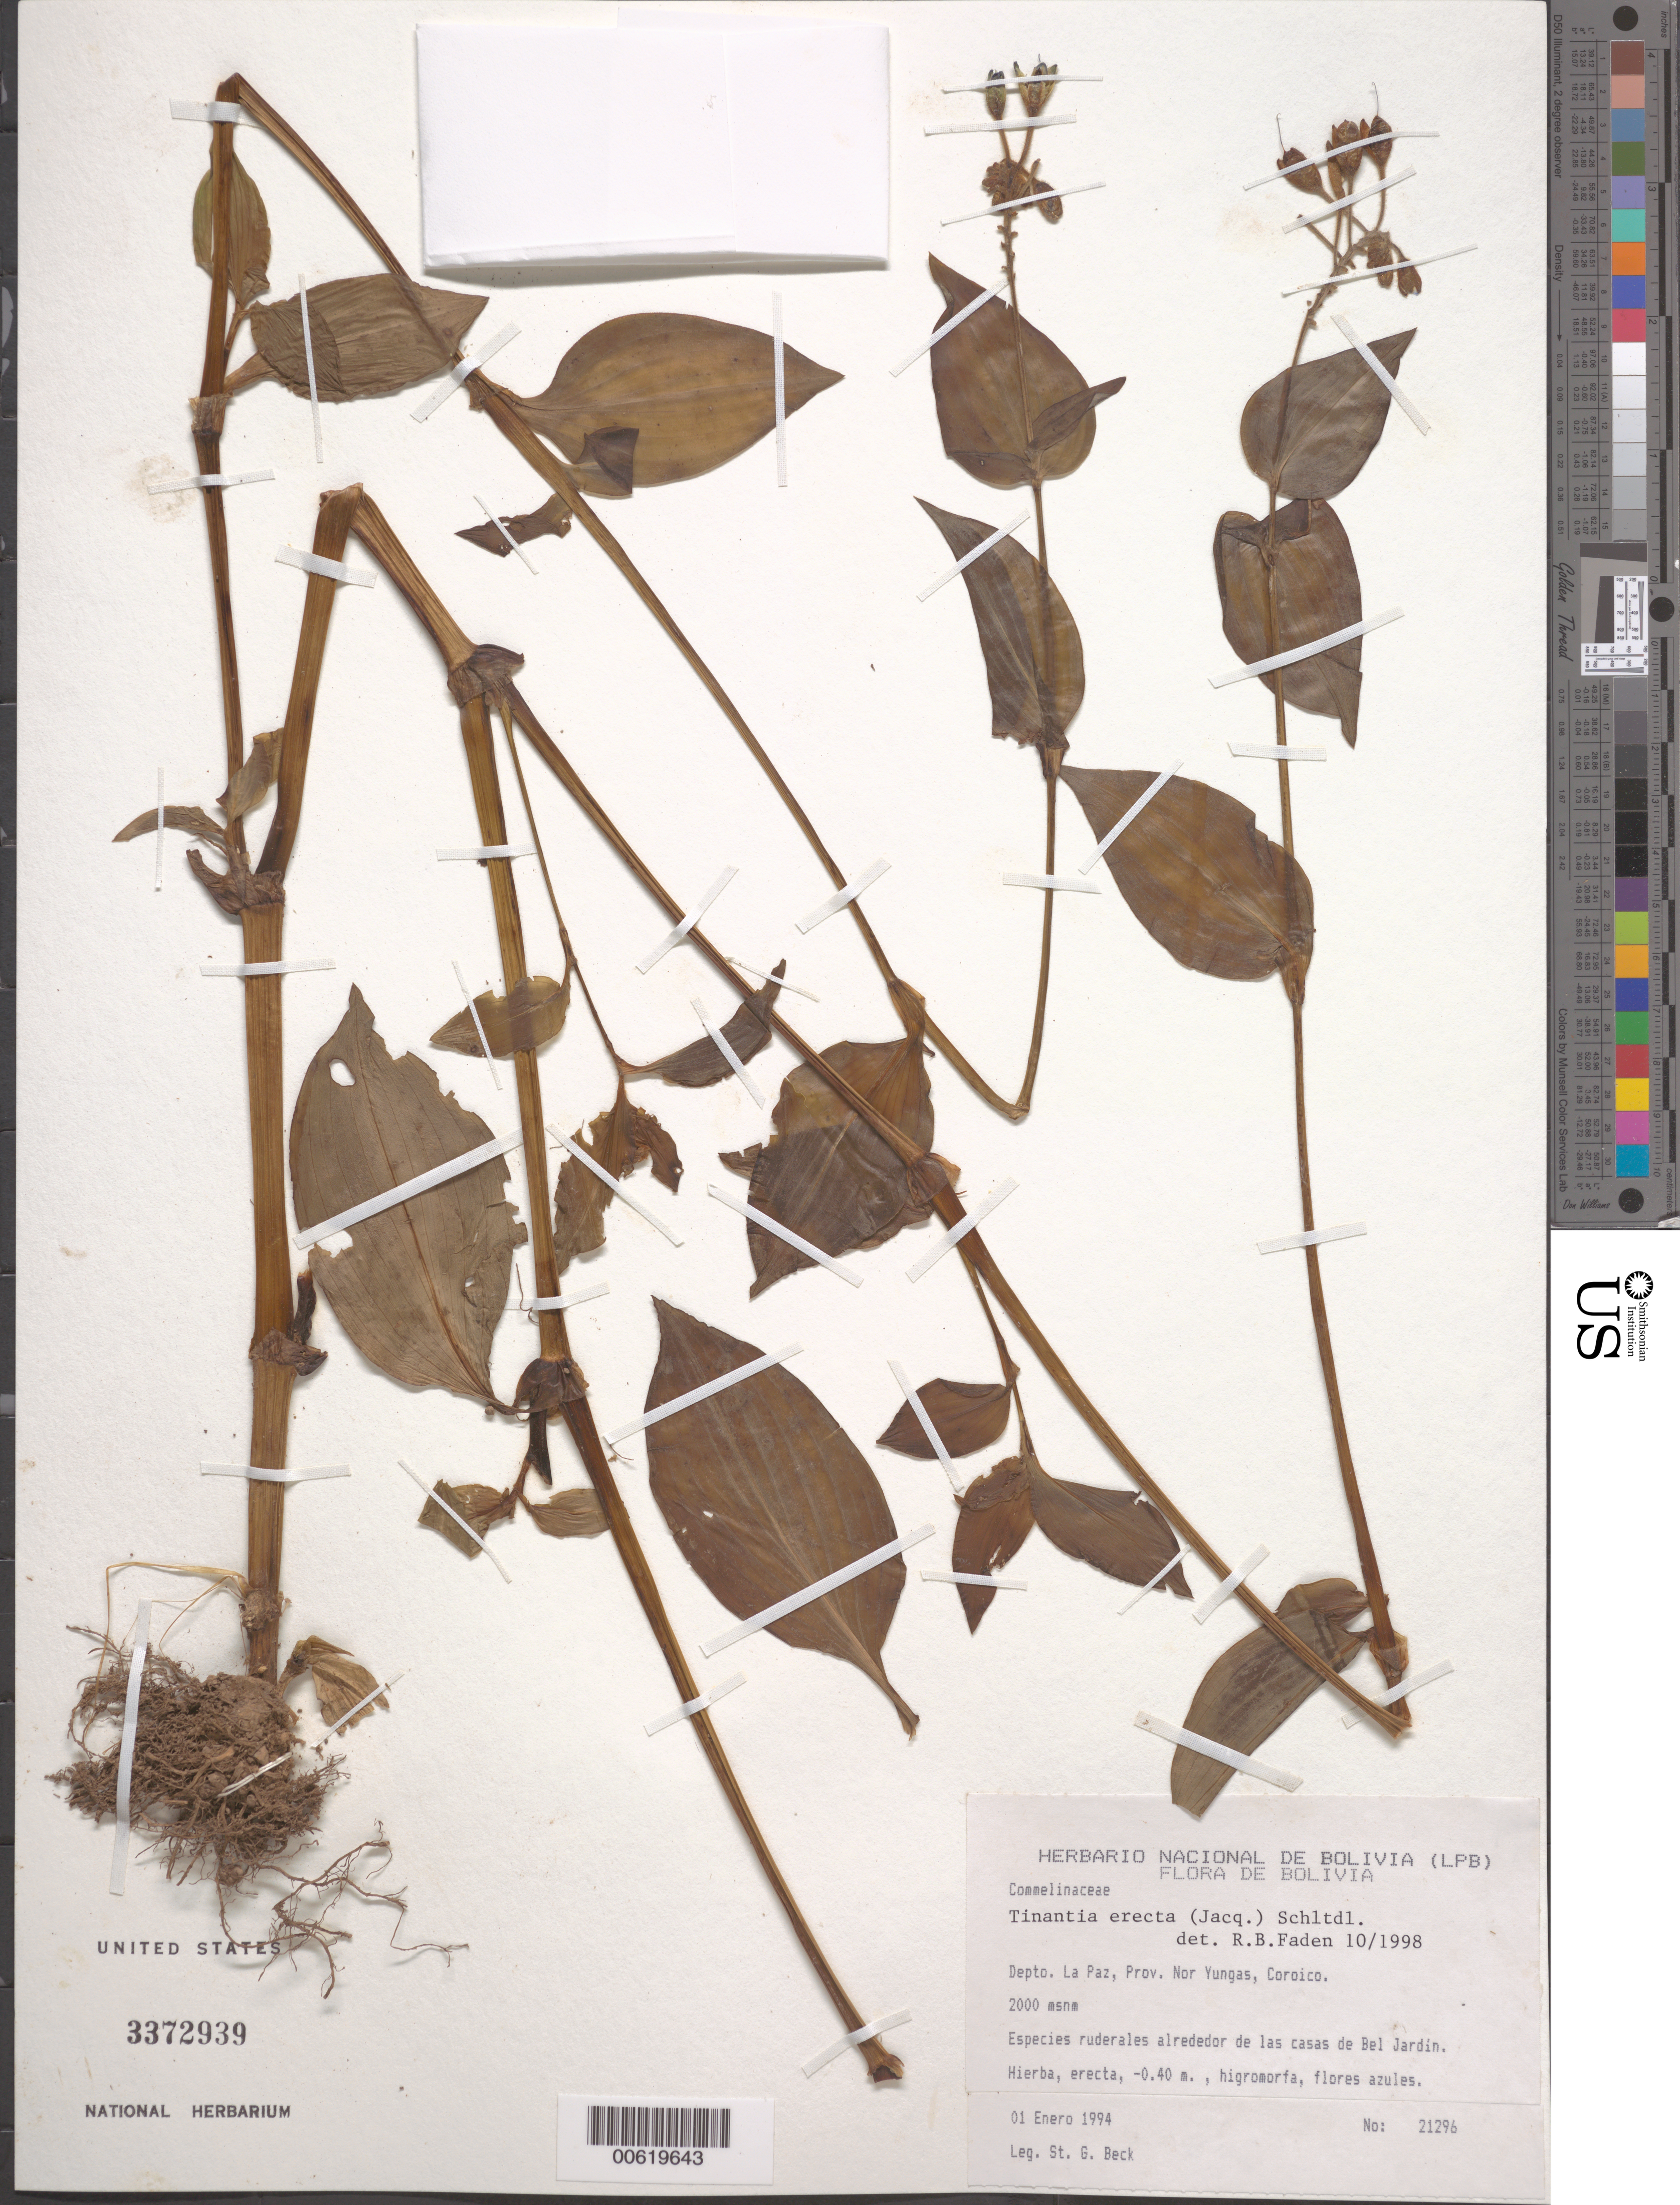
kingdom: Plantae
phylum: Tracheophyta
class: Liliopsida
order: Commelinales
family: Commelinaceae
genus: Tinantia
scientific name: Tinantia erecta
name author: (Jacq.) Fenzl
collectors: S. G. Beck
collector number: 21296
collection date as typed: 01 Jan 1994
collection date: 1994-01-01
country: Bolivia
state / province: La Paz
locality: Bel Jardin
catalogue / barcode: US 3372939